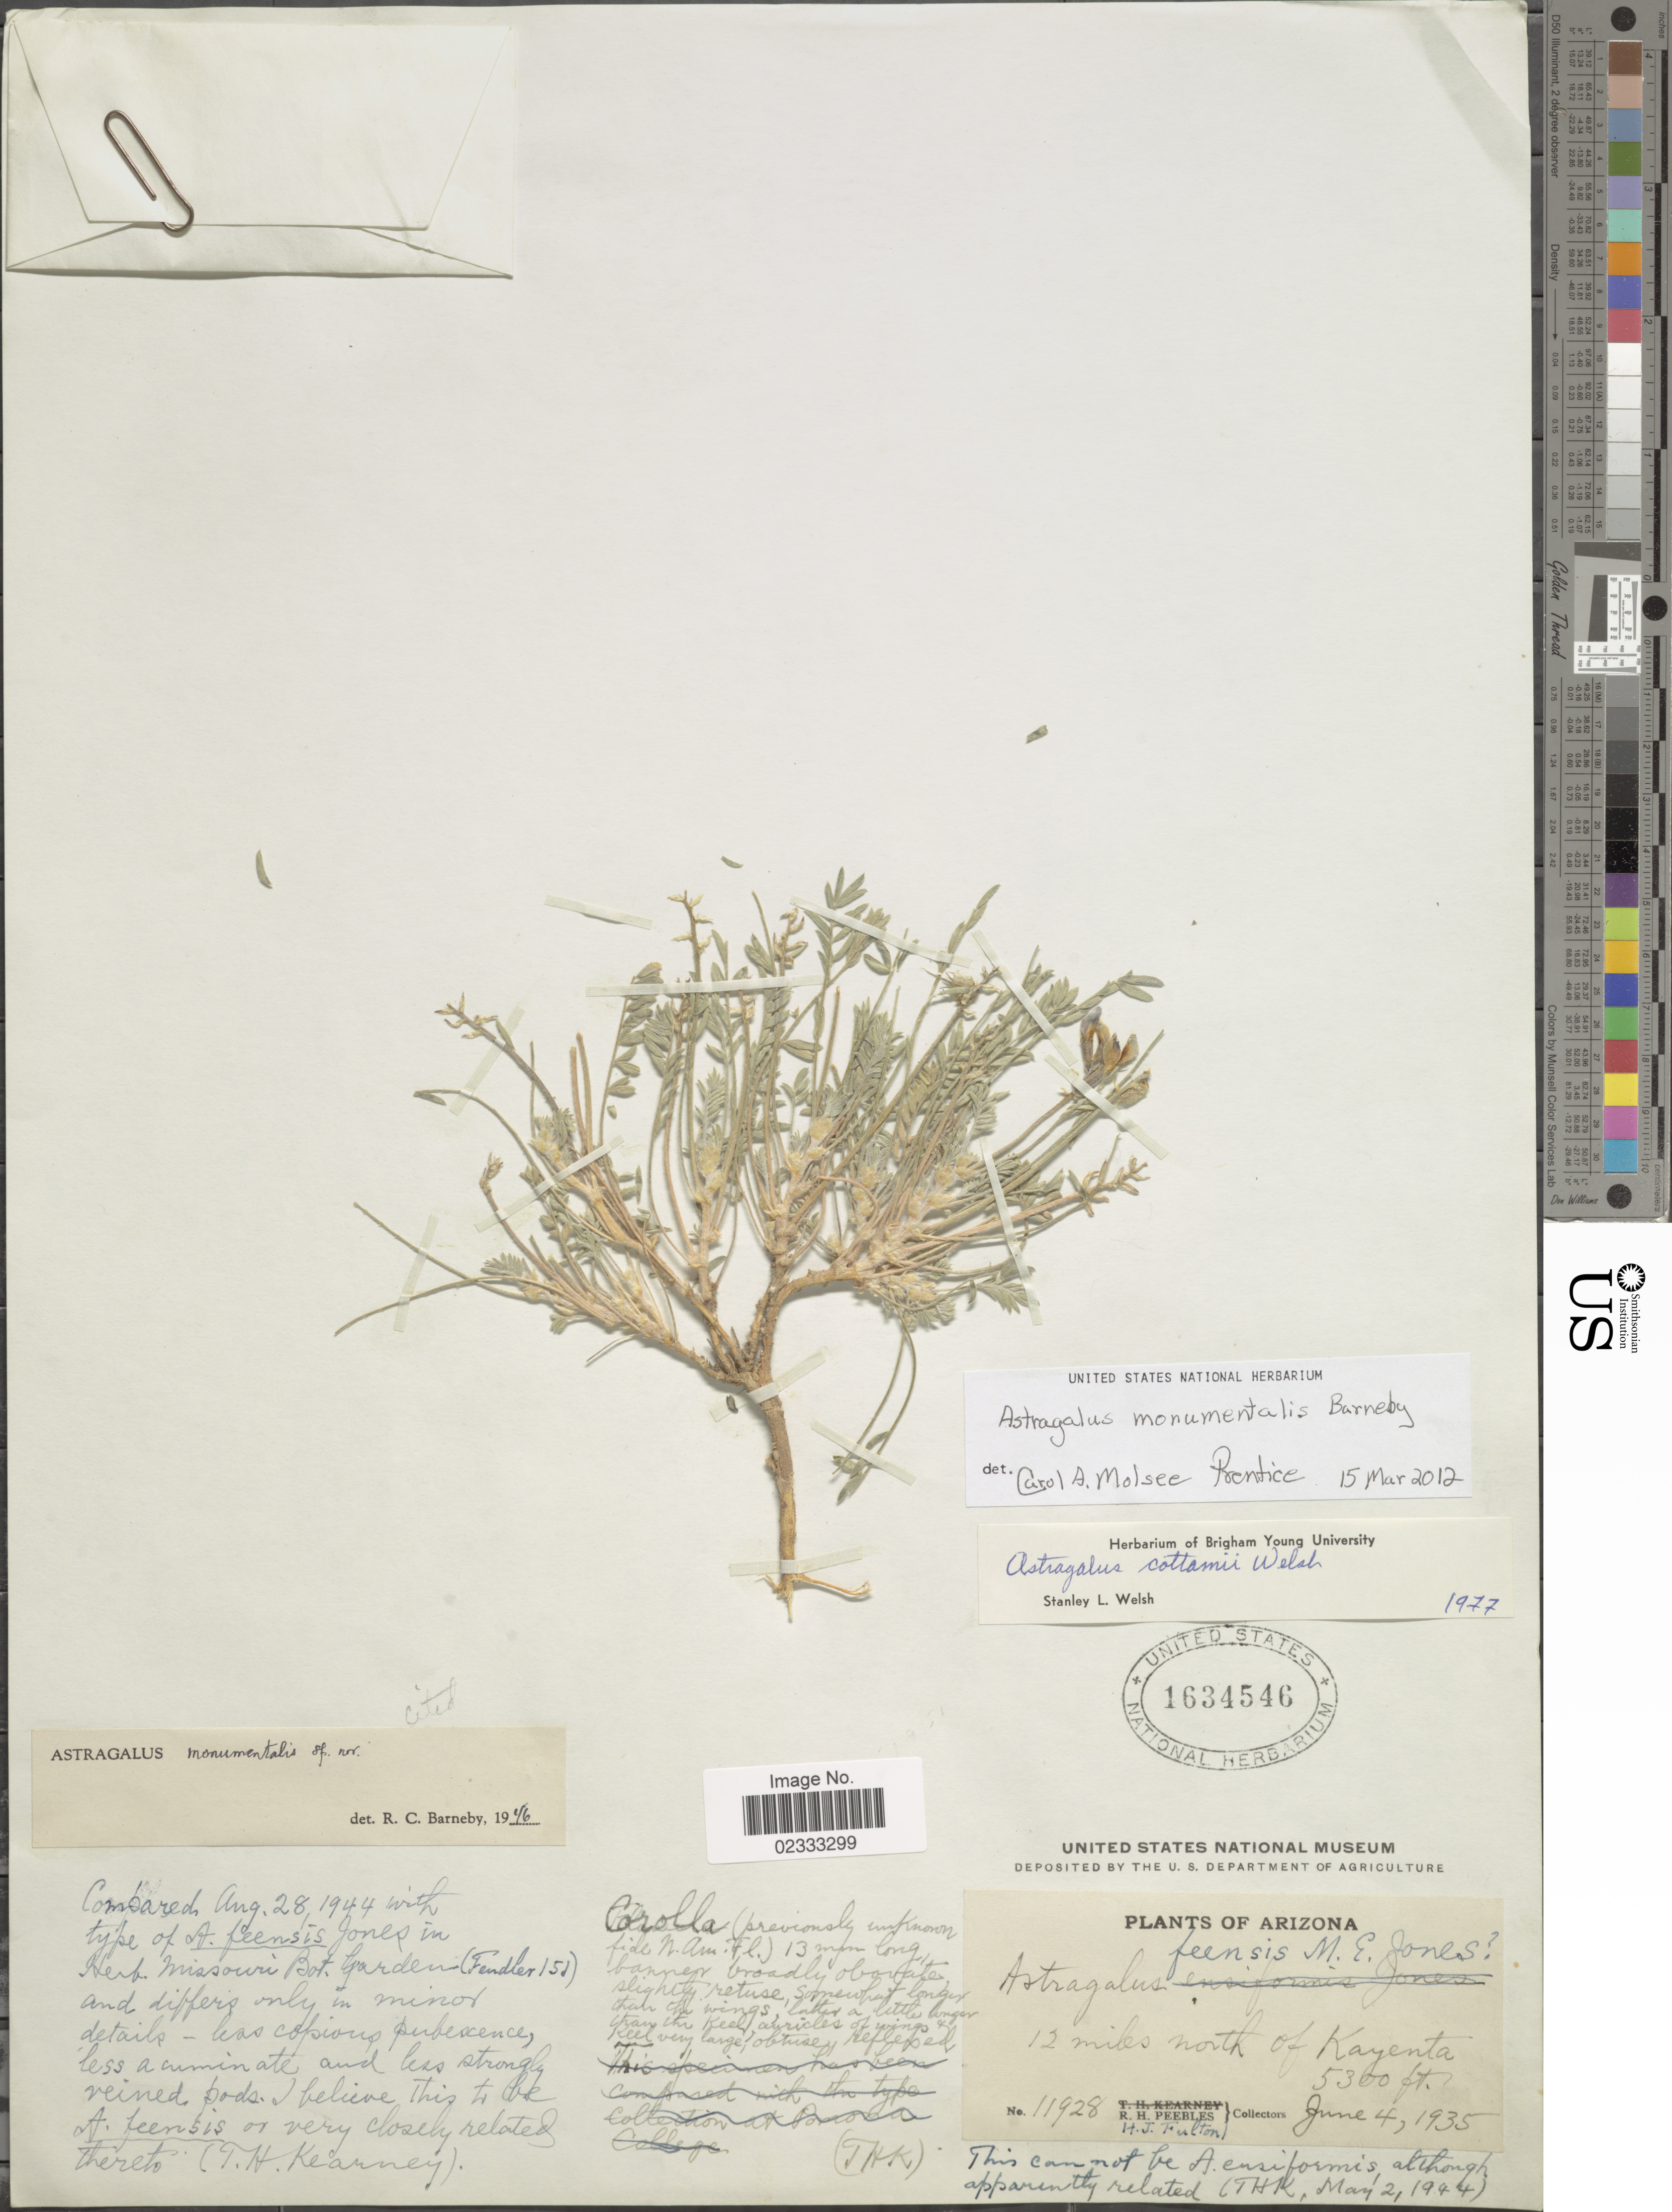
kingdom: Plantae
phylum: Tracheophyta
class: Magnoliopsida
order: Fabales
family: Fabaceae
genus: Astragalus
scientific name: Astragalus monumentalis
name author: Barneby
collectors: R. H. Peebles & H. Fulton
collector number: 11928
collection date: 1935-06-04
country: United States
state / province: Arizona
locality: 12 miles north of Kayenta.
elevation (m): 1615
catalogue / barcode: US 1634546